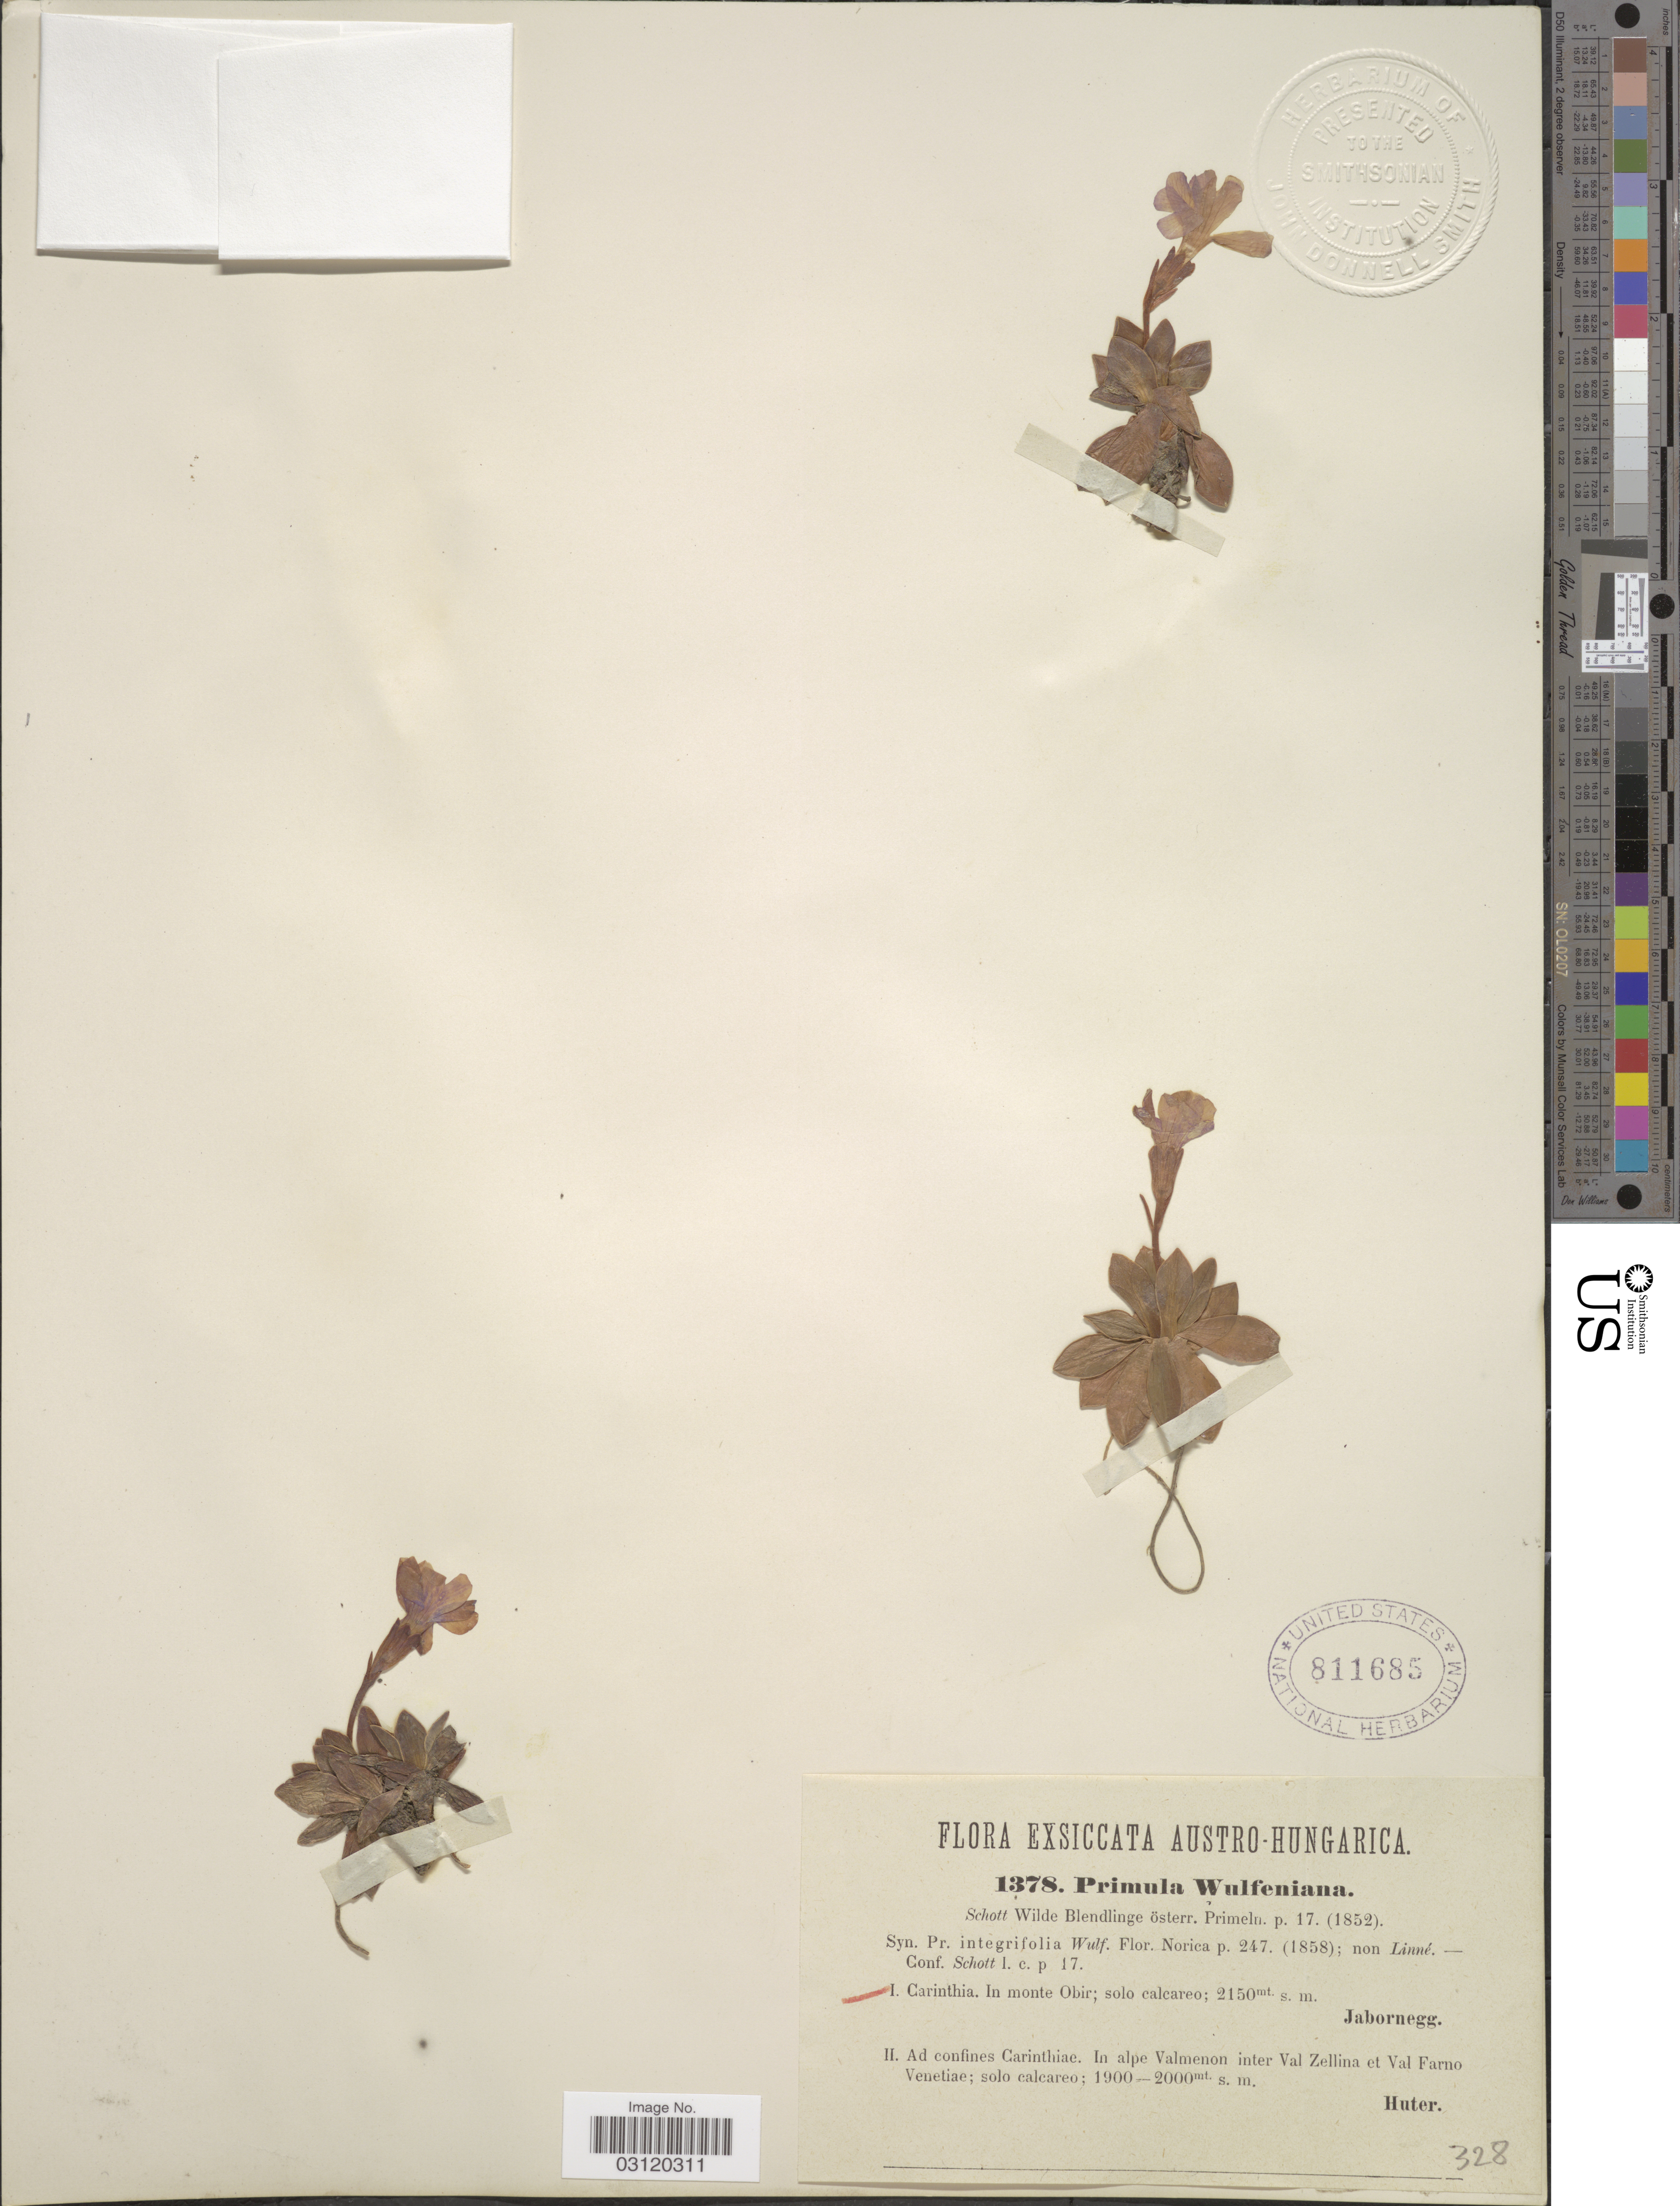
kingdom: Plantae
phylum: Tracheophyta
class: Magnoliopsida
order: Ericales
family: Primulaceae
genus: Primula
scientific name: Primula wulfeniana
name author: Schott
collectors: Jabornegg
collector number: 1378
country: Austria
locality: Austro-Hungarica, Carinthia, In monte Obir.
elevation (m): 2150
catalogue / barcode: US 811685